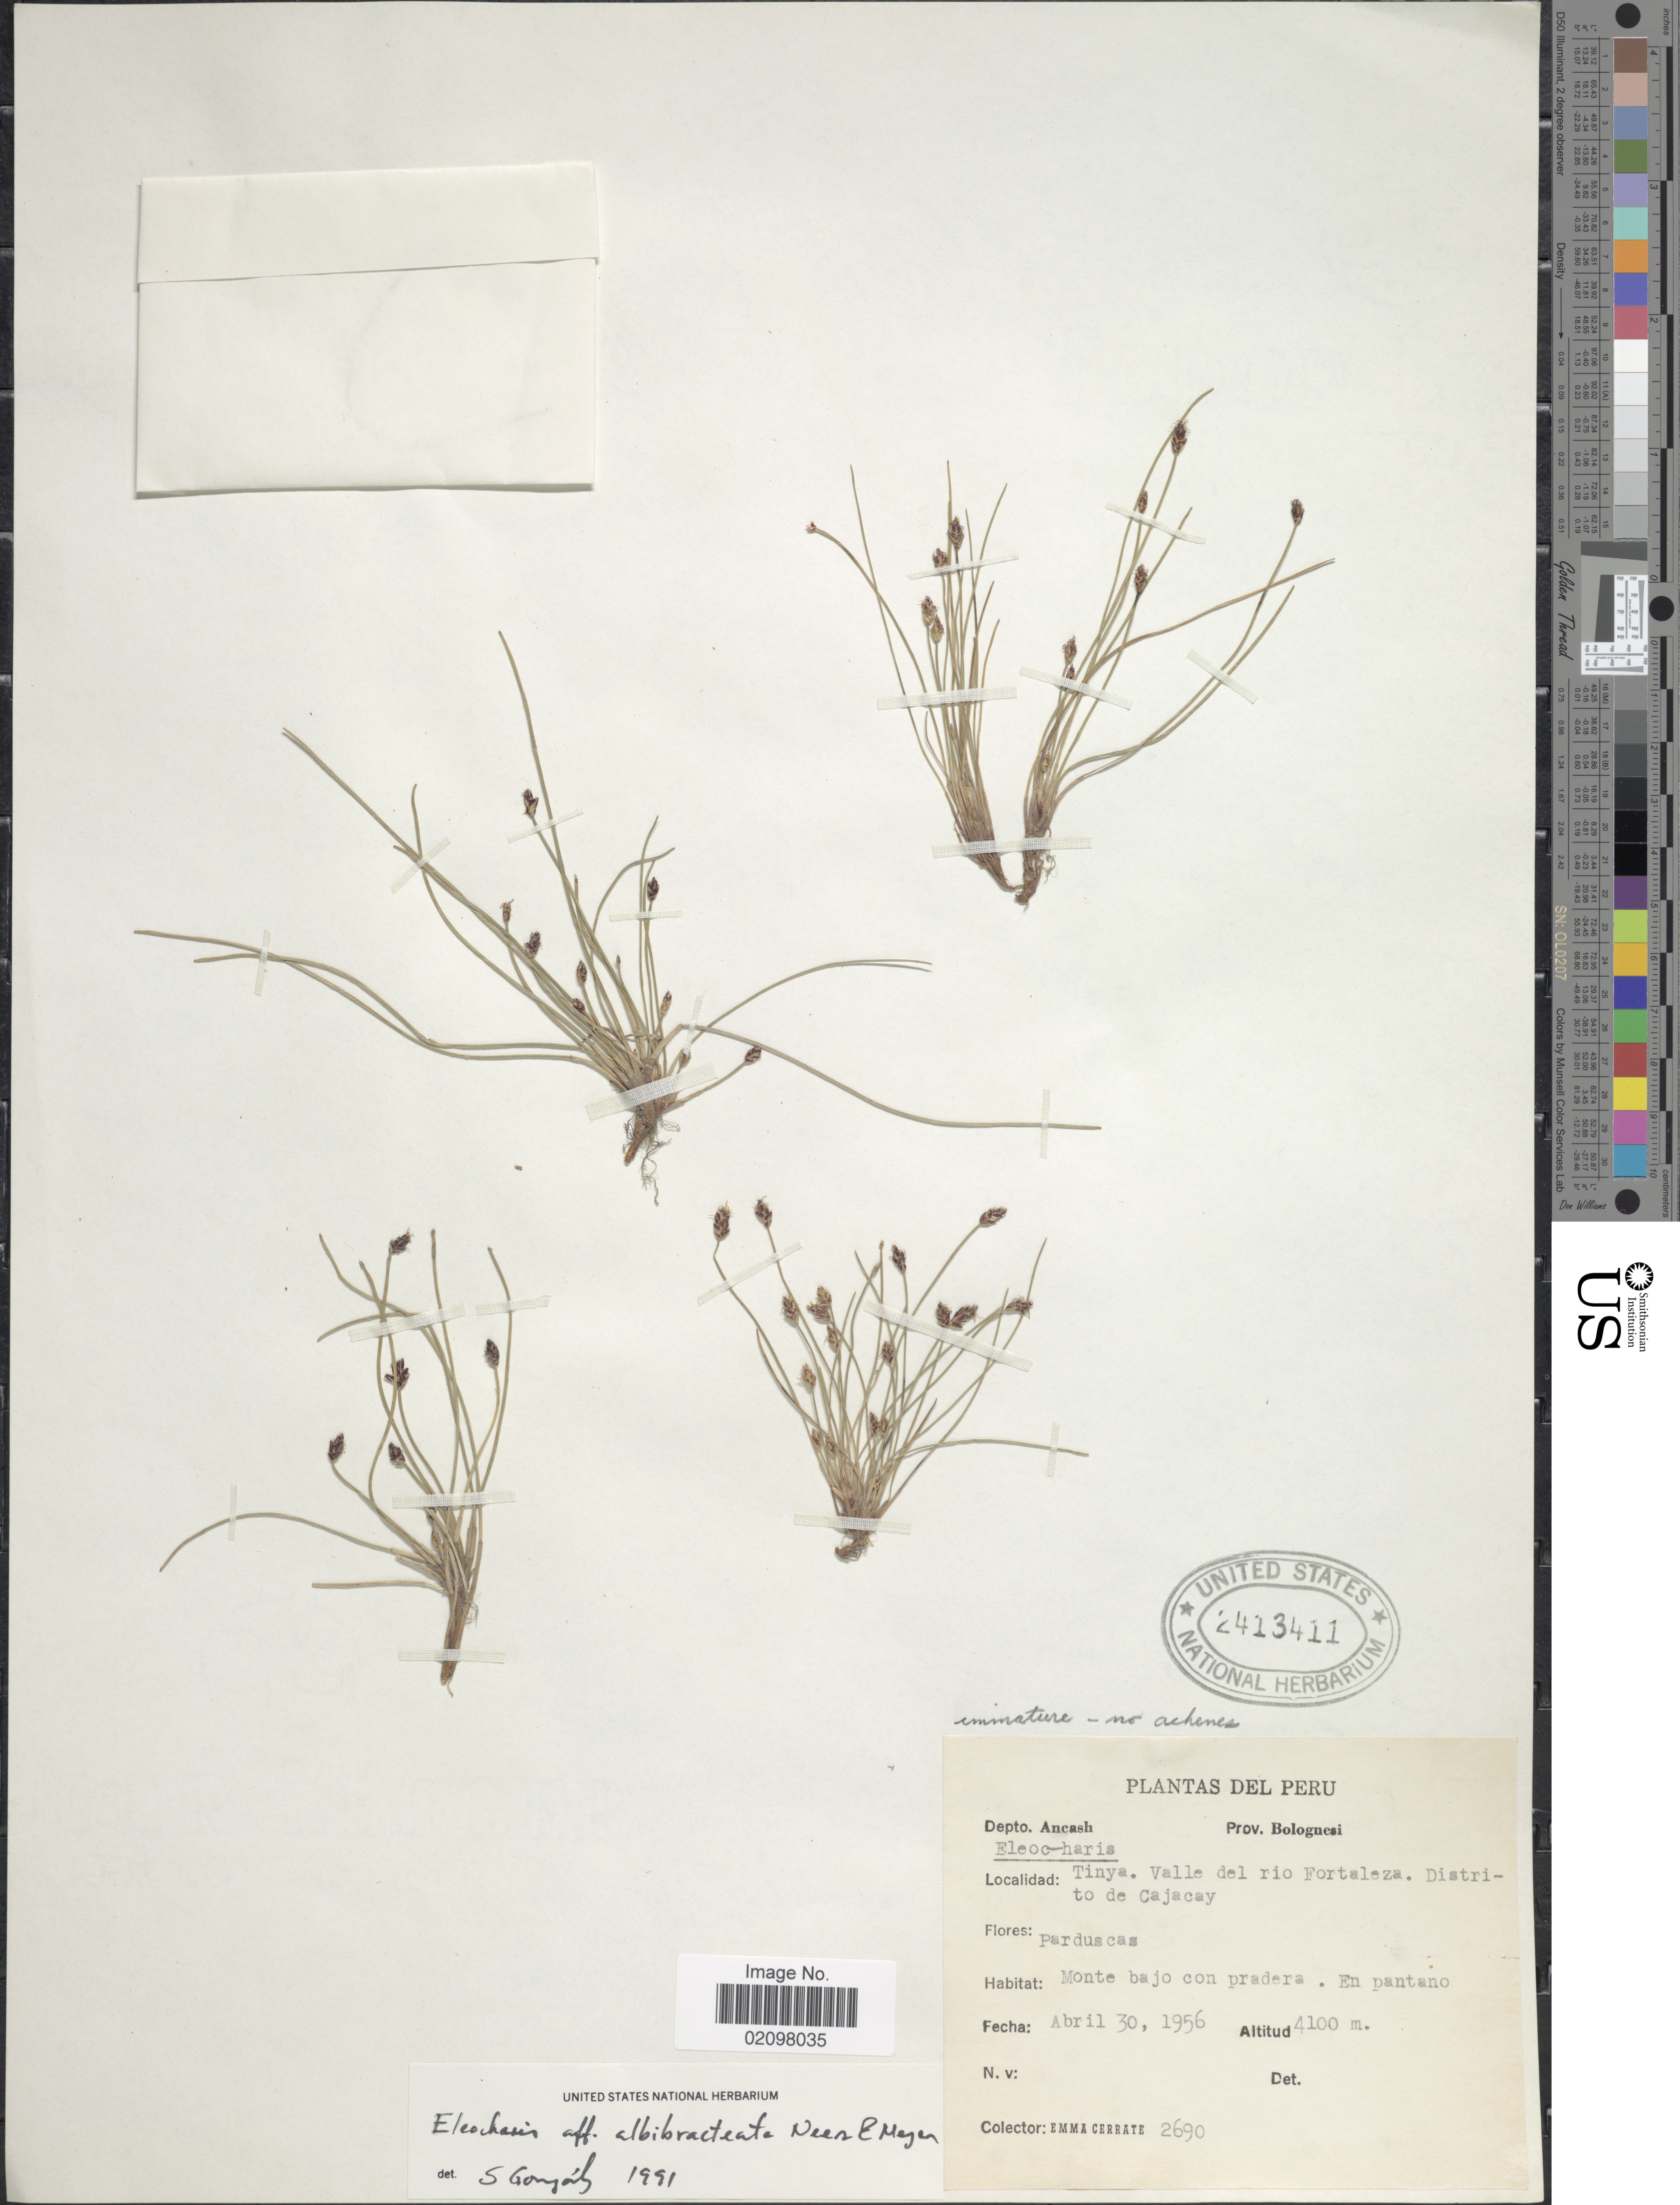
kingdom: Plantae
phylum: Tracheophyta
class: Liliopsida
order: Poales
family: Cyperaceae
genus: Eleocharis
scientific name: Eleocharis albibracteata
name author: Nees & Meyen ex Kunth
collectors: E. Cerrate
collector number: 2690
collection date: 1956-04-30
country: Peru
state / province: Ancash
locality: Depto. Ancash, Prov. Bolognesi, Tinya. Valle del rio Fortaleza. Distrito de Cajacay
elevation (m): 4100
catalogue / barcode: US 2413411